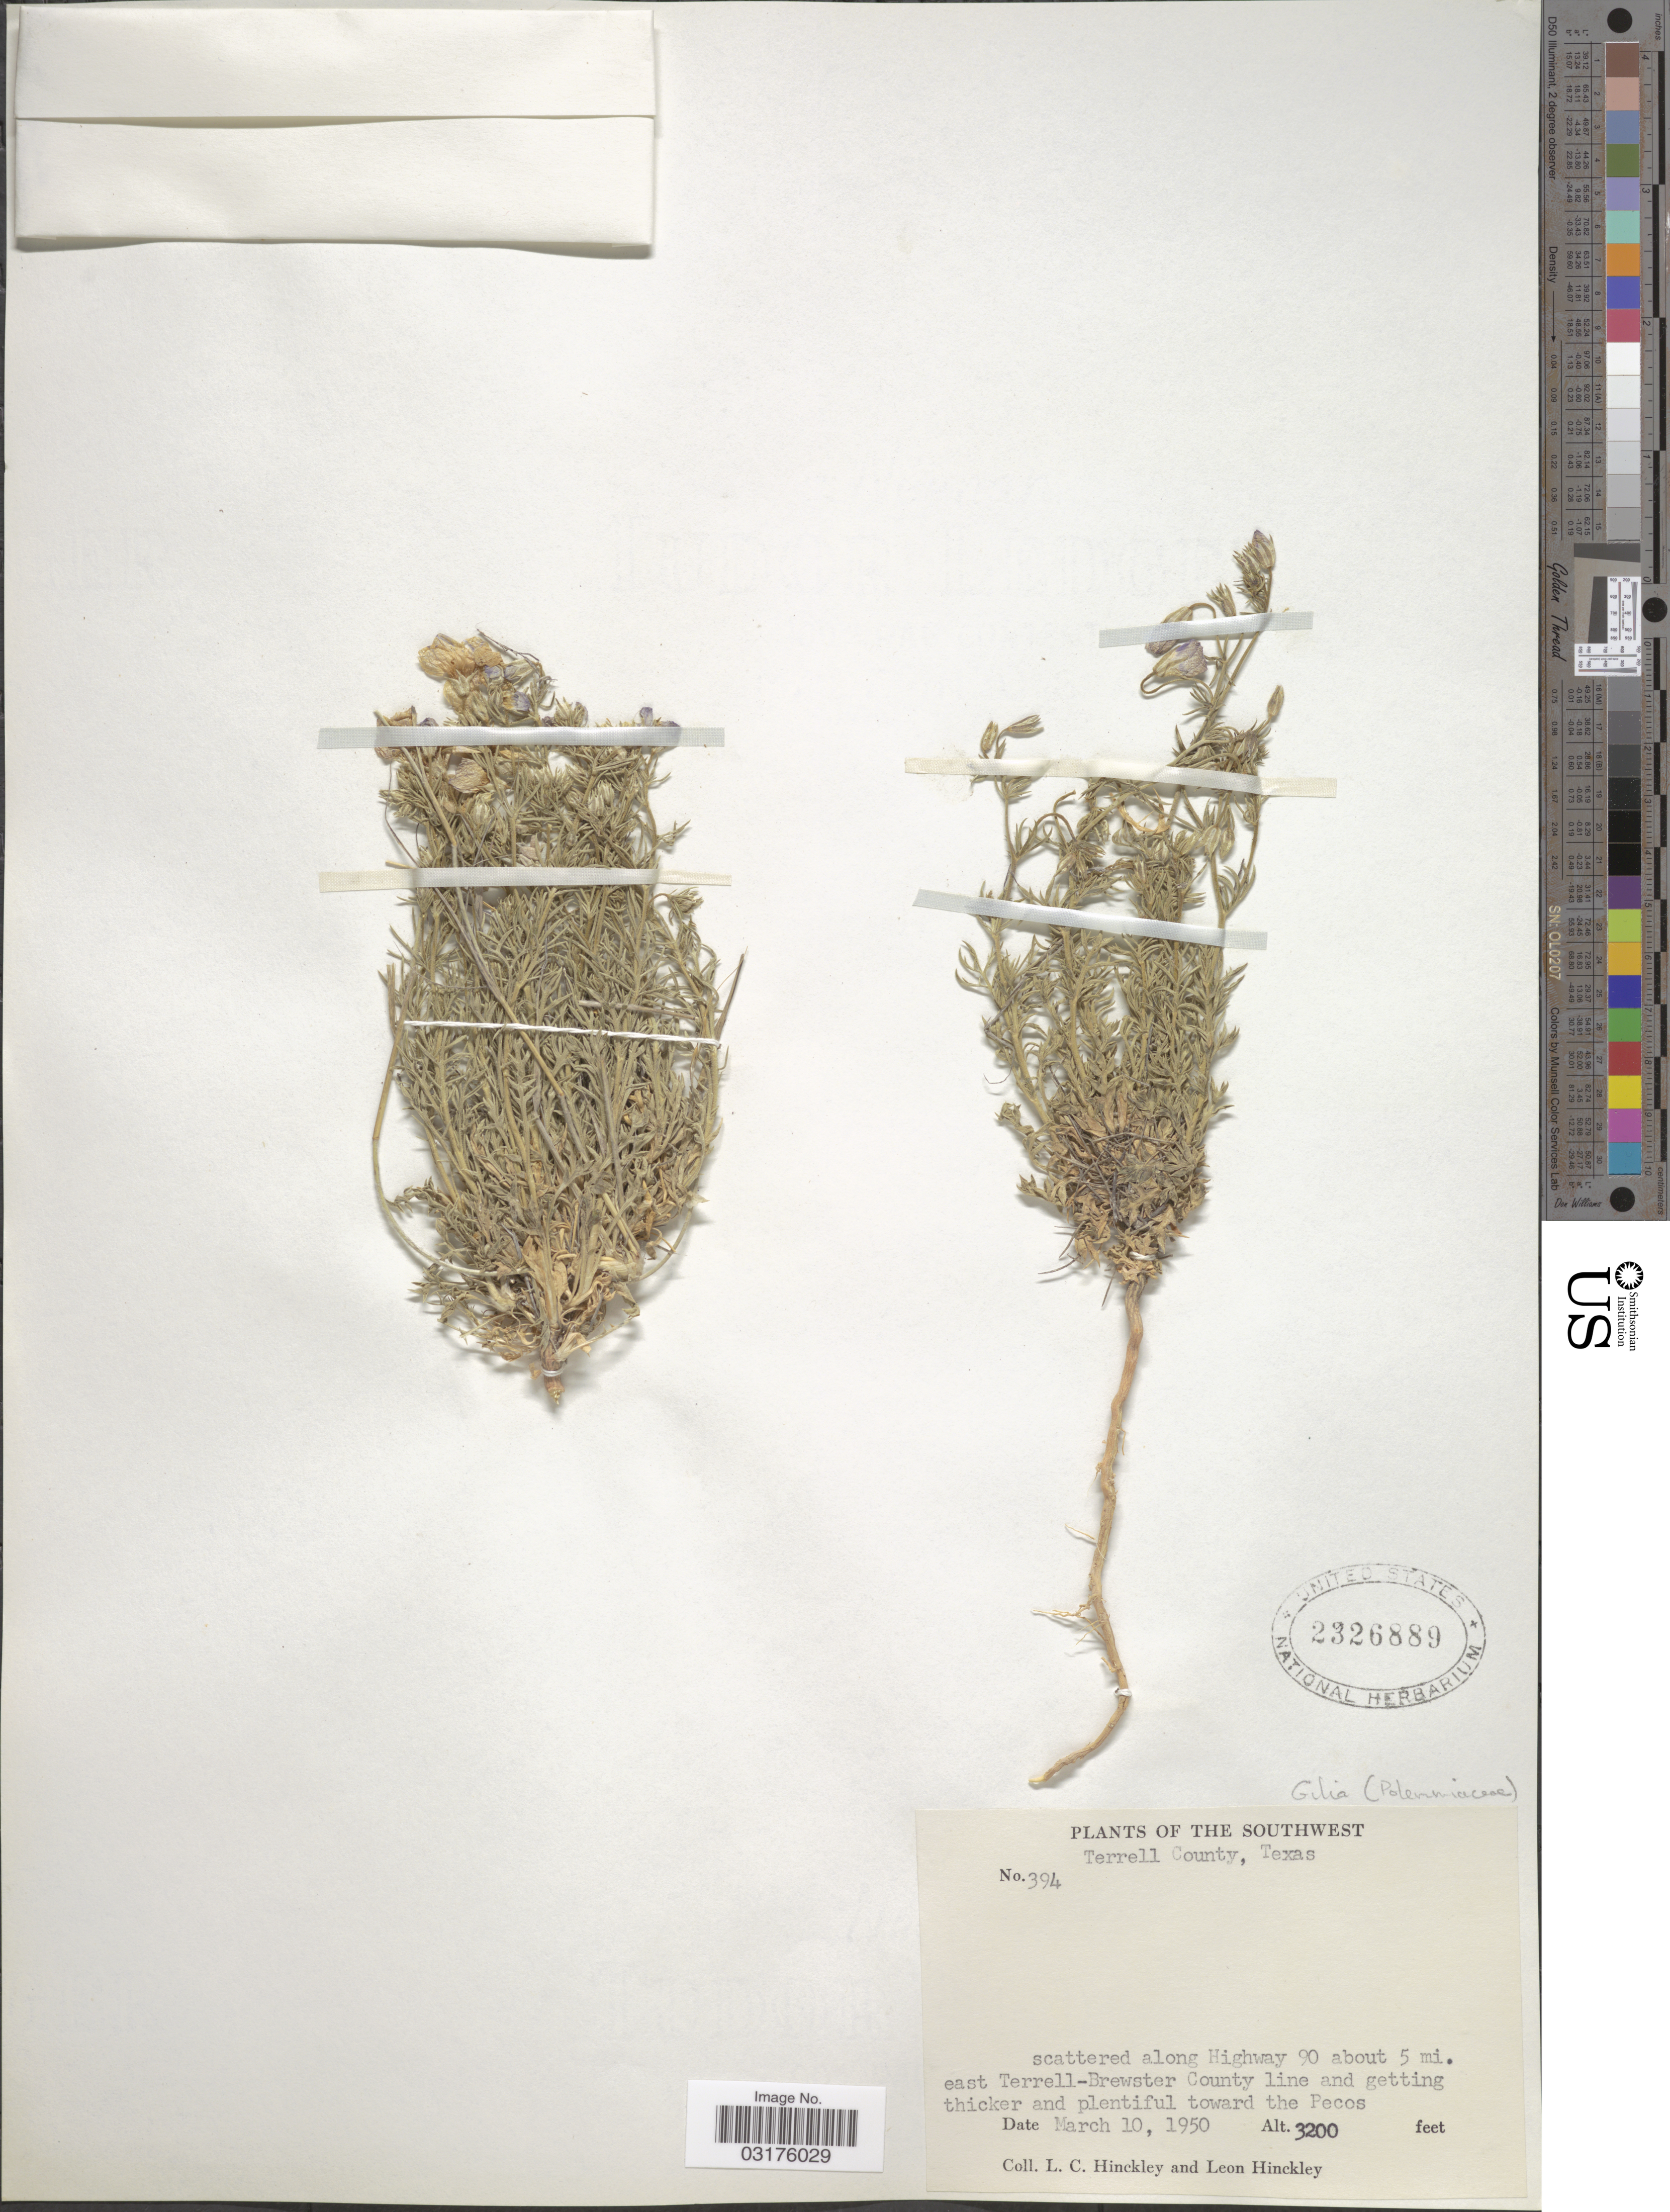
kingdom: Plantae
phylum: Tracheophyta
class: Magnoliopsida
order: Ericales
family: Polemoniaceae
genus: Giliastrum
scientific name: Giliastrum rigidulum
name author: (Benth.) Rydb.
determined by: Strong, Mark T., (BOT), Smithsonian Institution - National Museum of Natural History (UNITED STATES)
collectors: L. Hinckley & L. Hinckley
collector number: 394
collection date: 1950-03-10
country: United States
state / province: Texas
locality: The Southwest, scattered along Highway 90 about 5 mi. east Terrell-Brewster County Line and getting thicker and plentiful toward the Pecos.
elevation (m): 975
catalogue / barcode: US 2326889